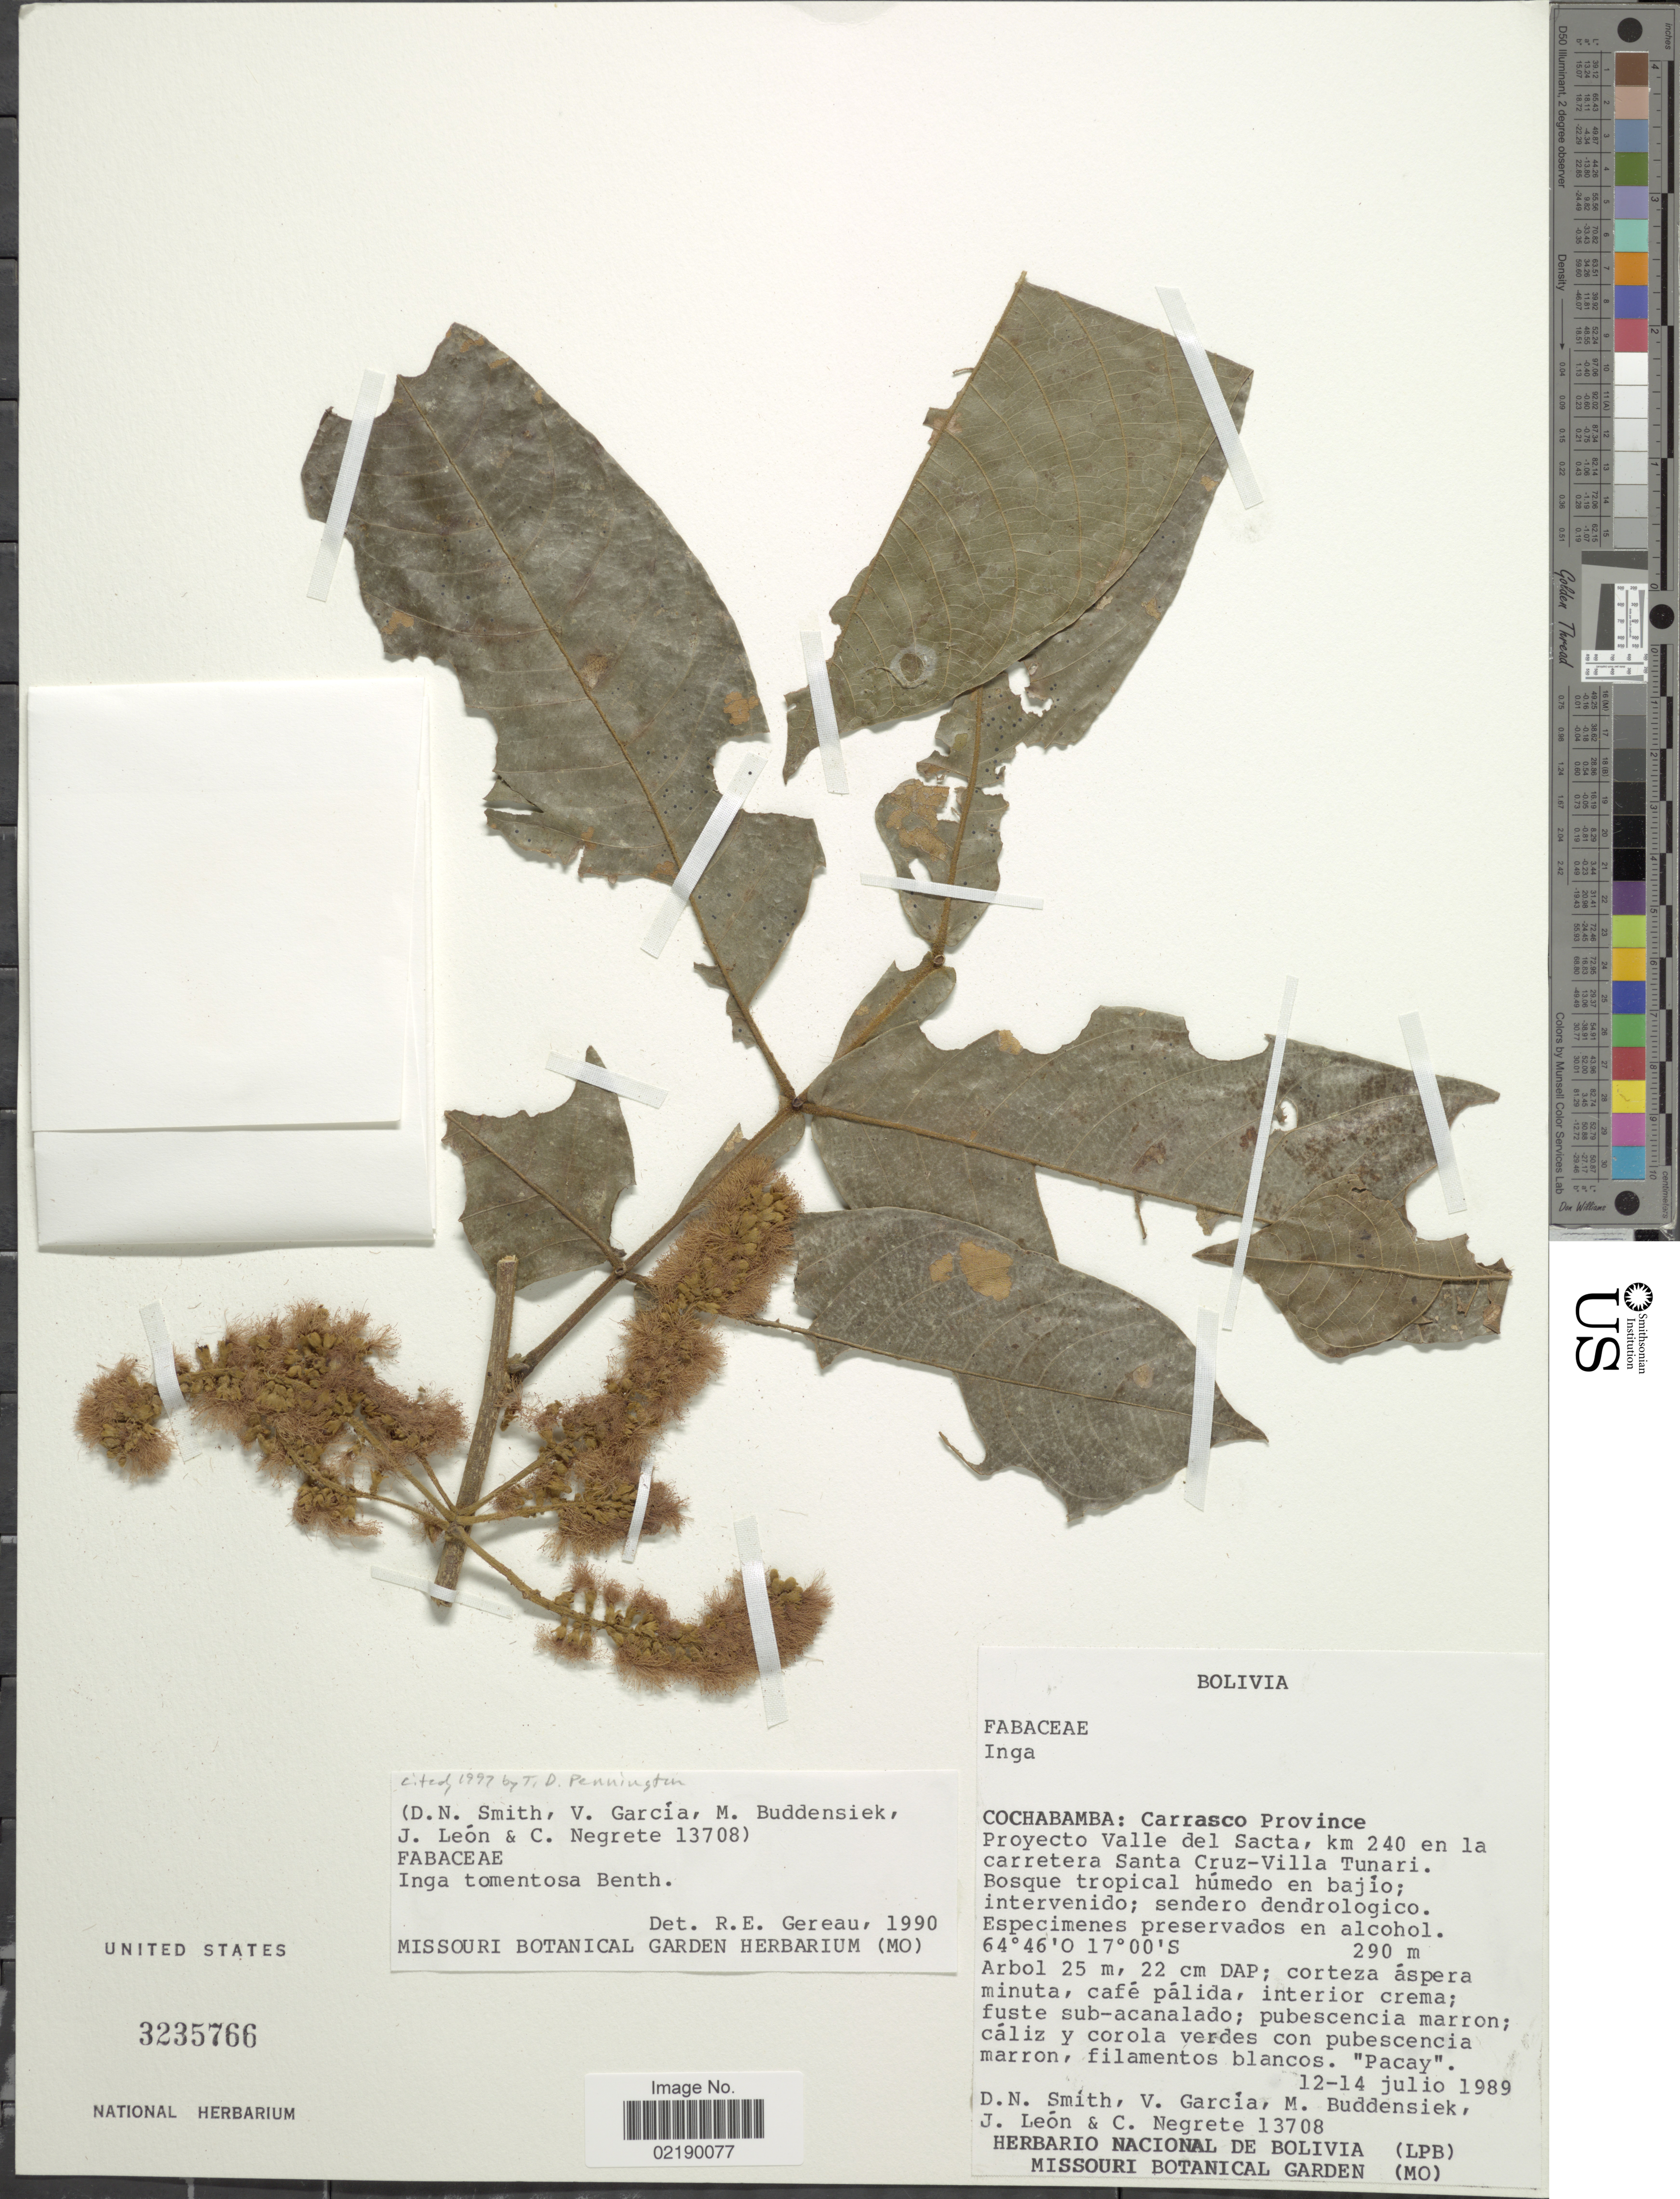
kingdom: Plantae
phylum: Tracheophyta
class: Magnoliopsida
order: Fabales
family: Fabaceae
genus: Inga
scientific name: Inga tomentosa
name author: Benth.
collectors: D. Smith, V. Garcia, M. Buddensiek & J. León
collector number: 13708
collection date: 1989-07-12/1989-07-14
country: Bolivia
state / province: Cochabamba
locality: Carrasco Province, Proyecto Valle del Sacta, km 240 en la carretera Santa Cruz-Villa Tunari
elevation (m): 290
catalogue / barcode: US 3235766